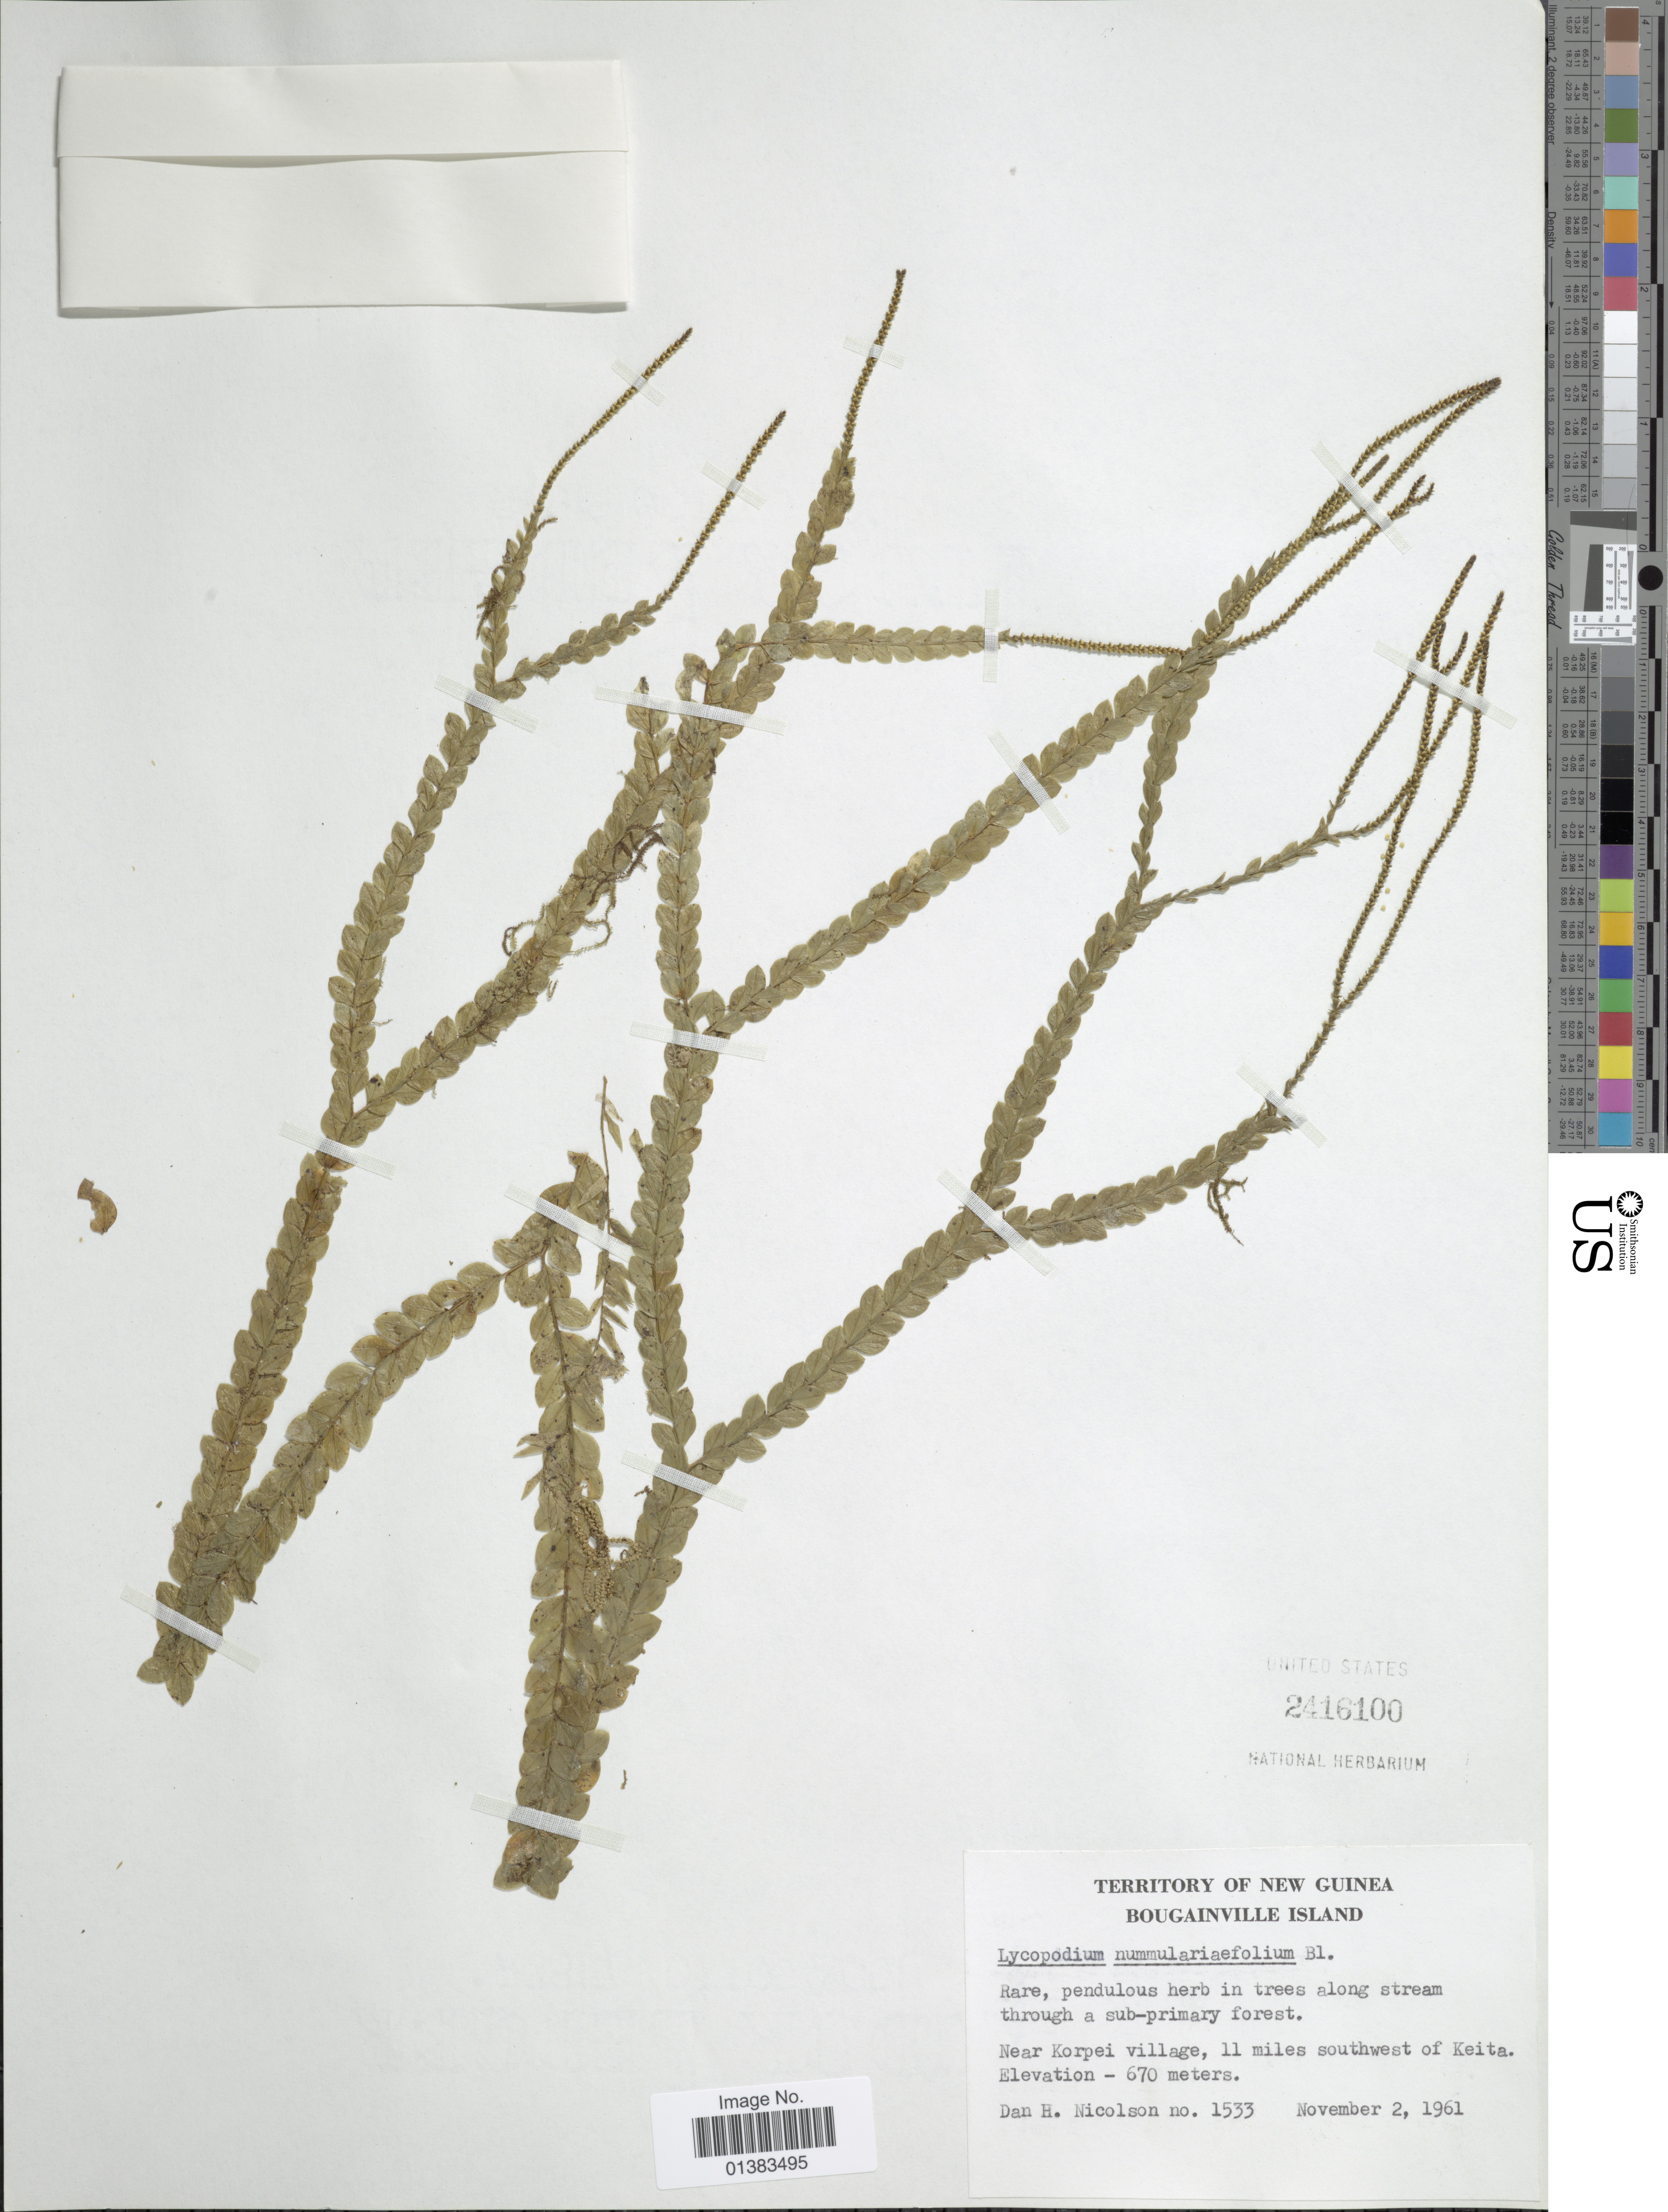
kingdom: Plantae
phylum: Tracheophyta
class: Lycopodiopsida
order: Lycopodiales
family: Lycopodiaceae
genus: Phlegmariurus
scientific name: Phlegmariurus nummulariifolius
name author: (Blume) Ching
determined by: Field, A. R.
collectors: D. H. Nicolson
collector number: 1533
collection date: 1961-11-02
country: Papua New Guinea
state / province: Bougainville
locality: Territory of New Guinea, Near Korpei village, 11 miles southwest of Keita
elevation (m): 670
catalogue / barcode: US 2416100